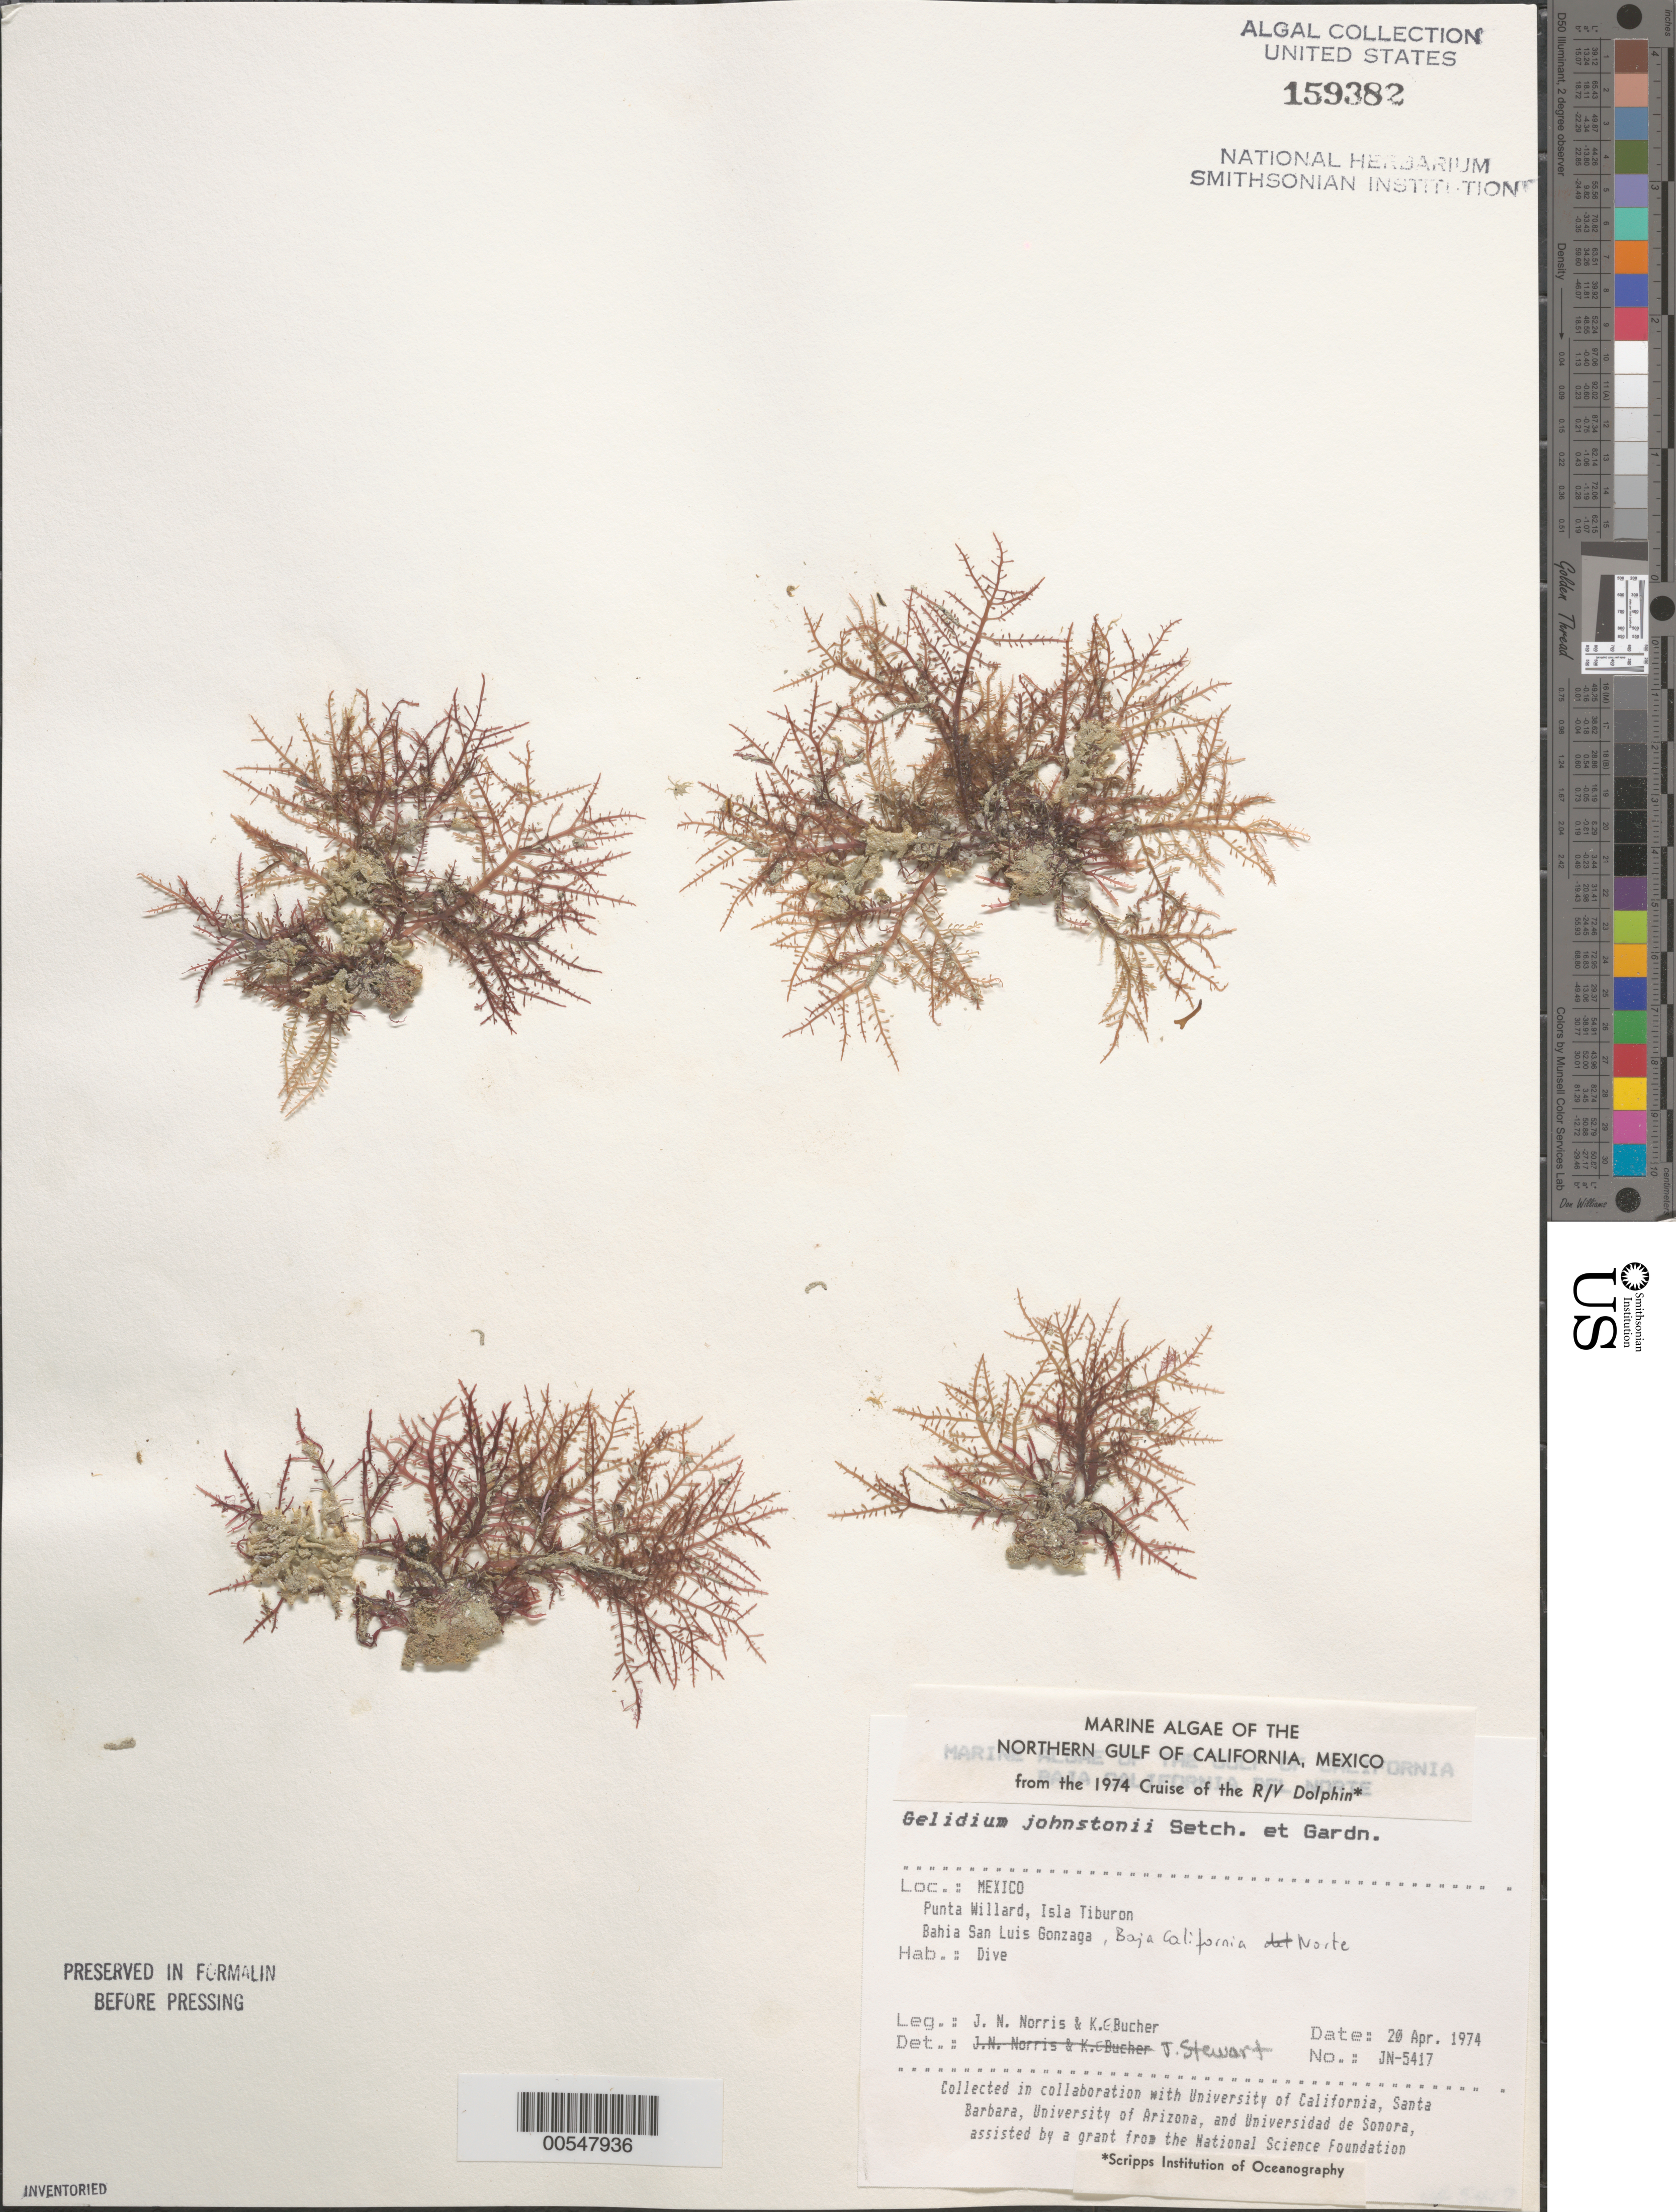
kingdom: Plantae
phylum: Rhodophyta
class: Florideophyceae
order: Gelidiales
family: Gelidiaceae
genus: Gelidium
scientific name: Gelidium johnstonii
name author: Setchell & N.L. Gardner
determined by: Stewart, J.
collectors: J. N. Norris & K. E. Bucher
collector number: JN-5417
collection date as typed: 20 Apr 1974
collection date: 1974-04-20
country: Mexico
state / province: Sonora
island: Isla Tiburon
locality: Punta Willard, Bahia San Luis Gonzaga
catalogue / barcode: US 159382